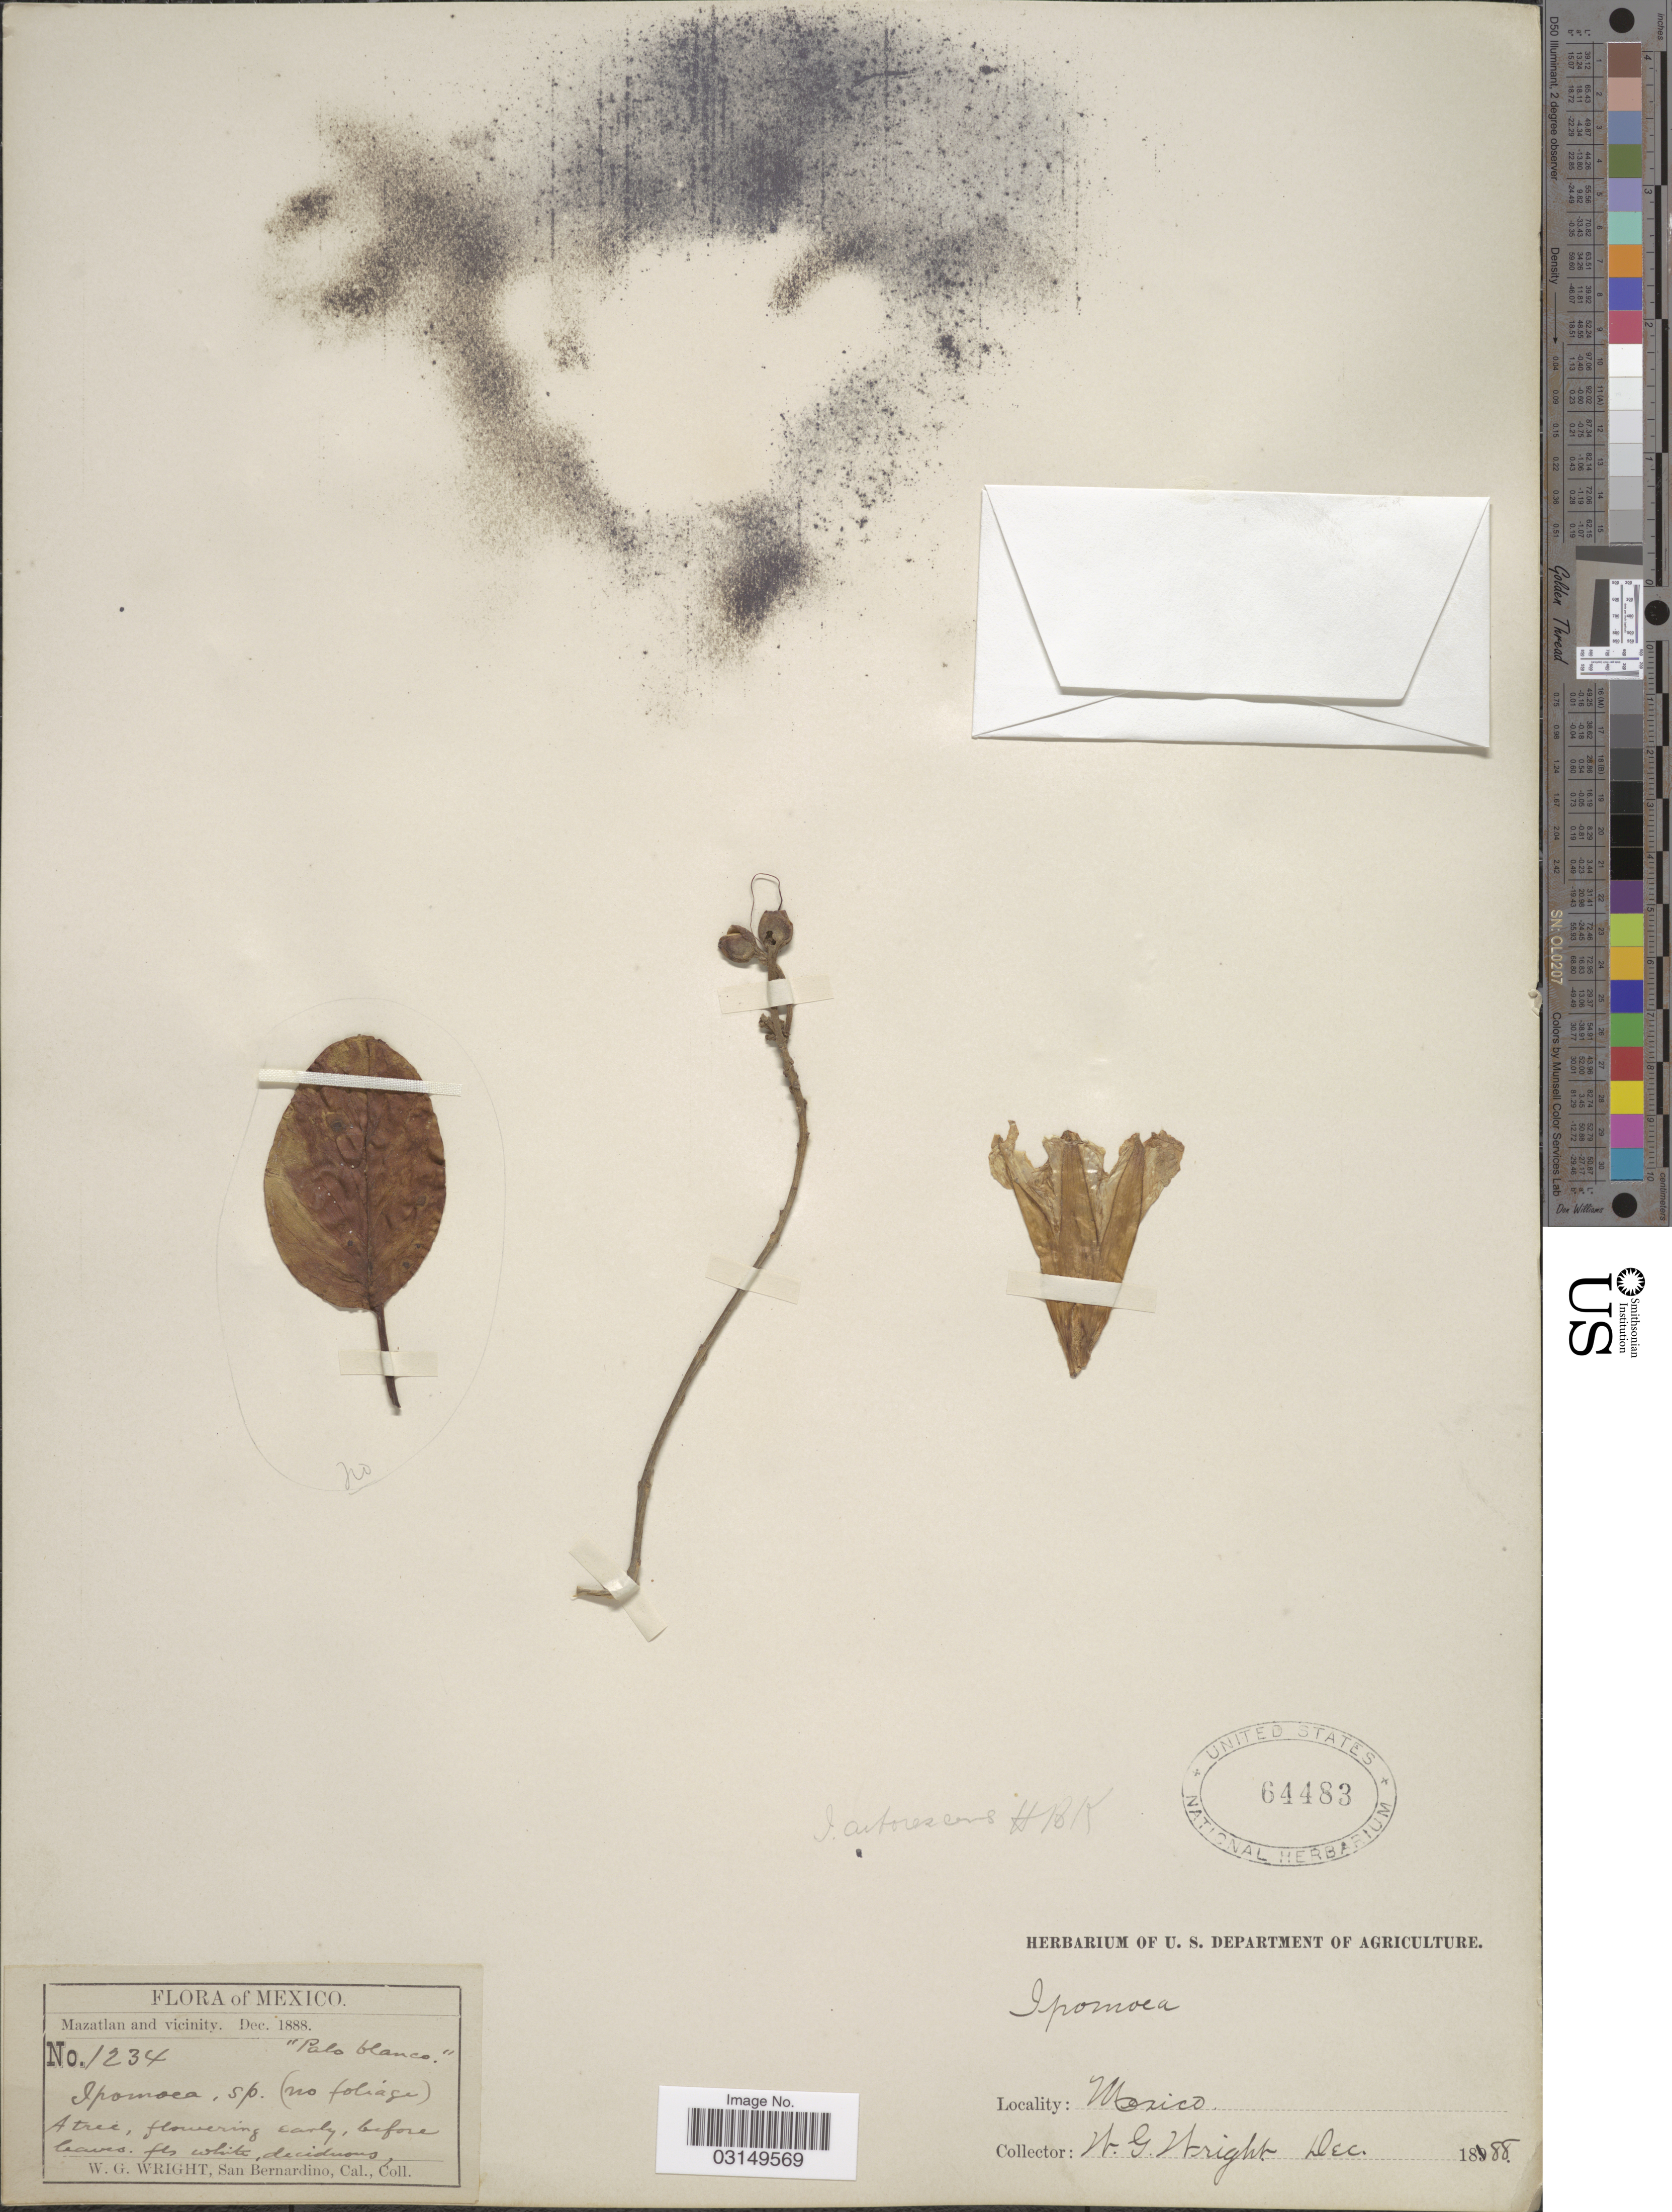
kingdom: Plantae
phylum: Tracheophyta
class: Magnoliopsida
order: Solanales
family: Convolvulaceae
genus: Ipomoea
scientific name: Ipomoea arborescens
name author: (Humb. & Bonpl. ex Willd.) G. Don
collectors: W. G. Wright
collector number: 1234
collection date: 1888-12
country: Mexico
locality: Mazatlan and vicinity.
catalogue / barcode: US 64483